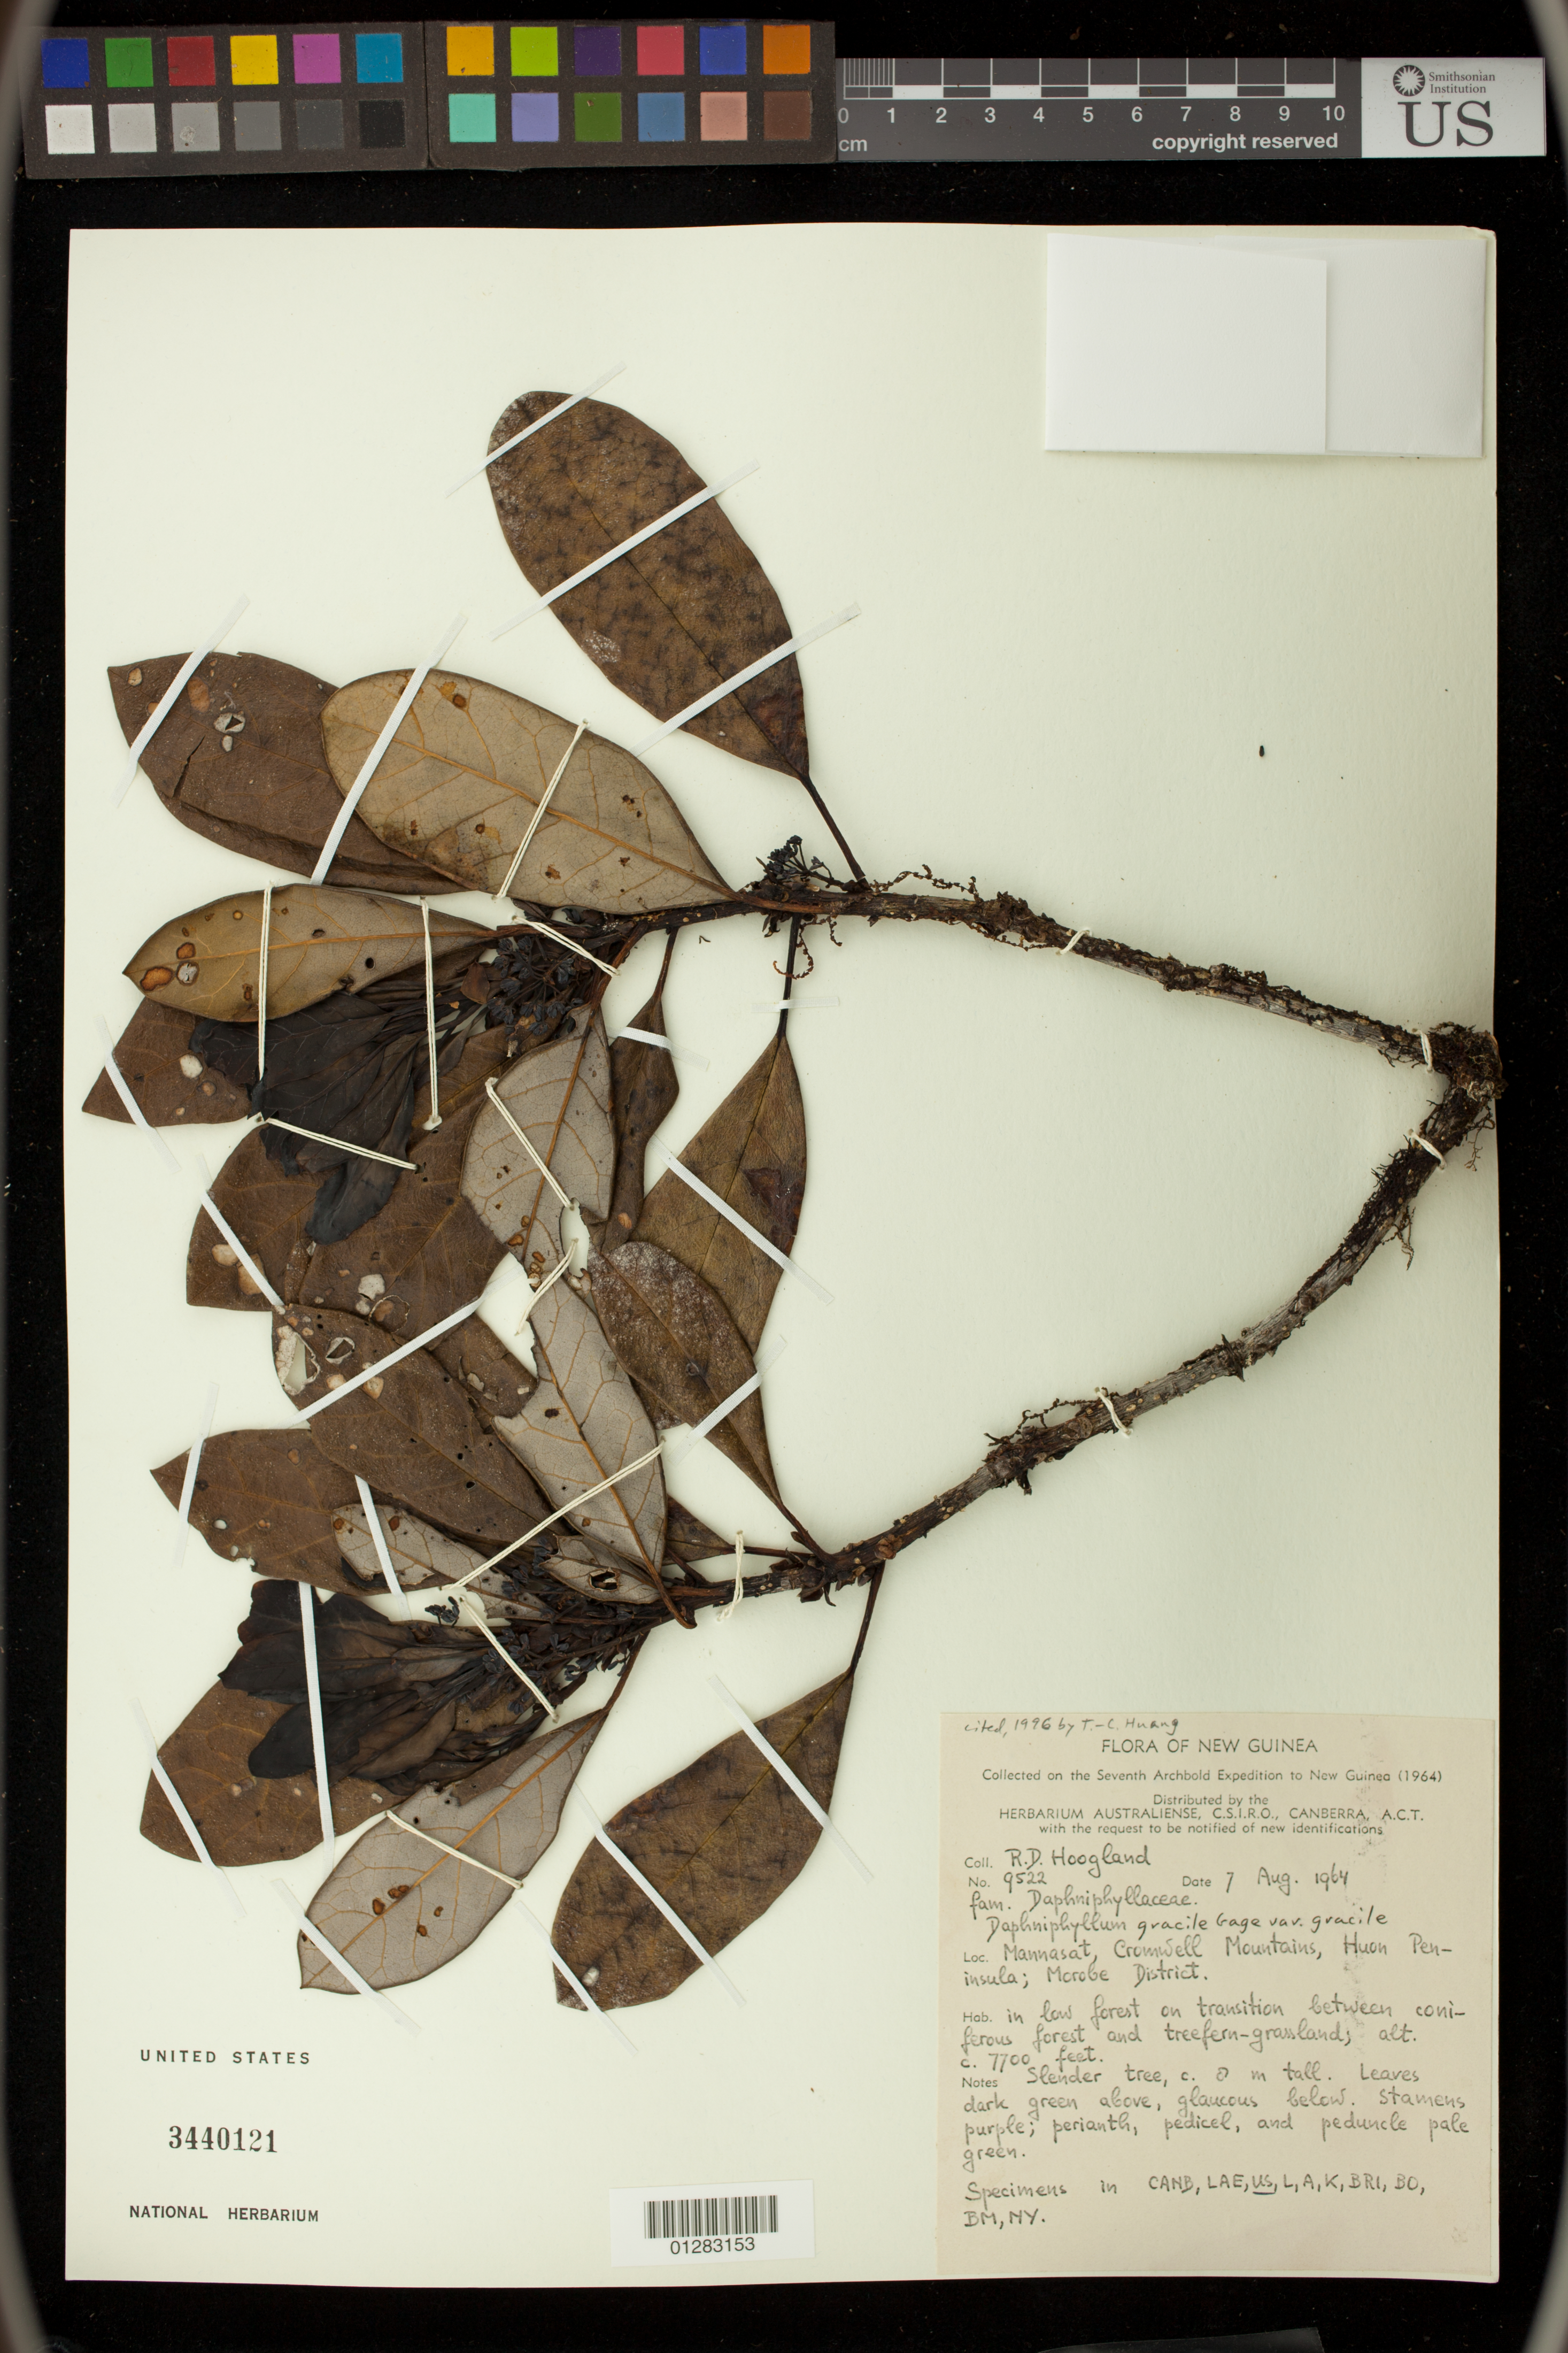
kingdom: Plantae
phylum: Tracheophyta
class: Magnoliopsida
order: Saxifragales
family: Daphniphyllaceae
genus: Daphniphyllum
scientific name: Daphniphyllum gracile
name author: Gage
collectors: R. D. Hoogland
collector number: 9522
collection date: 1964-08-07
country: Papua New Guinea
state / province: Morobe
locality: Mannasat, Cromwell Mountains, Huon Peninsula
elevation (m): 2347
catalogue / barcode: US 3440121